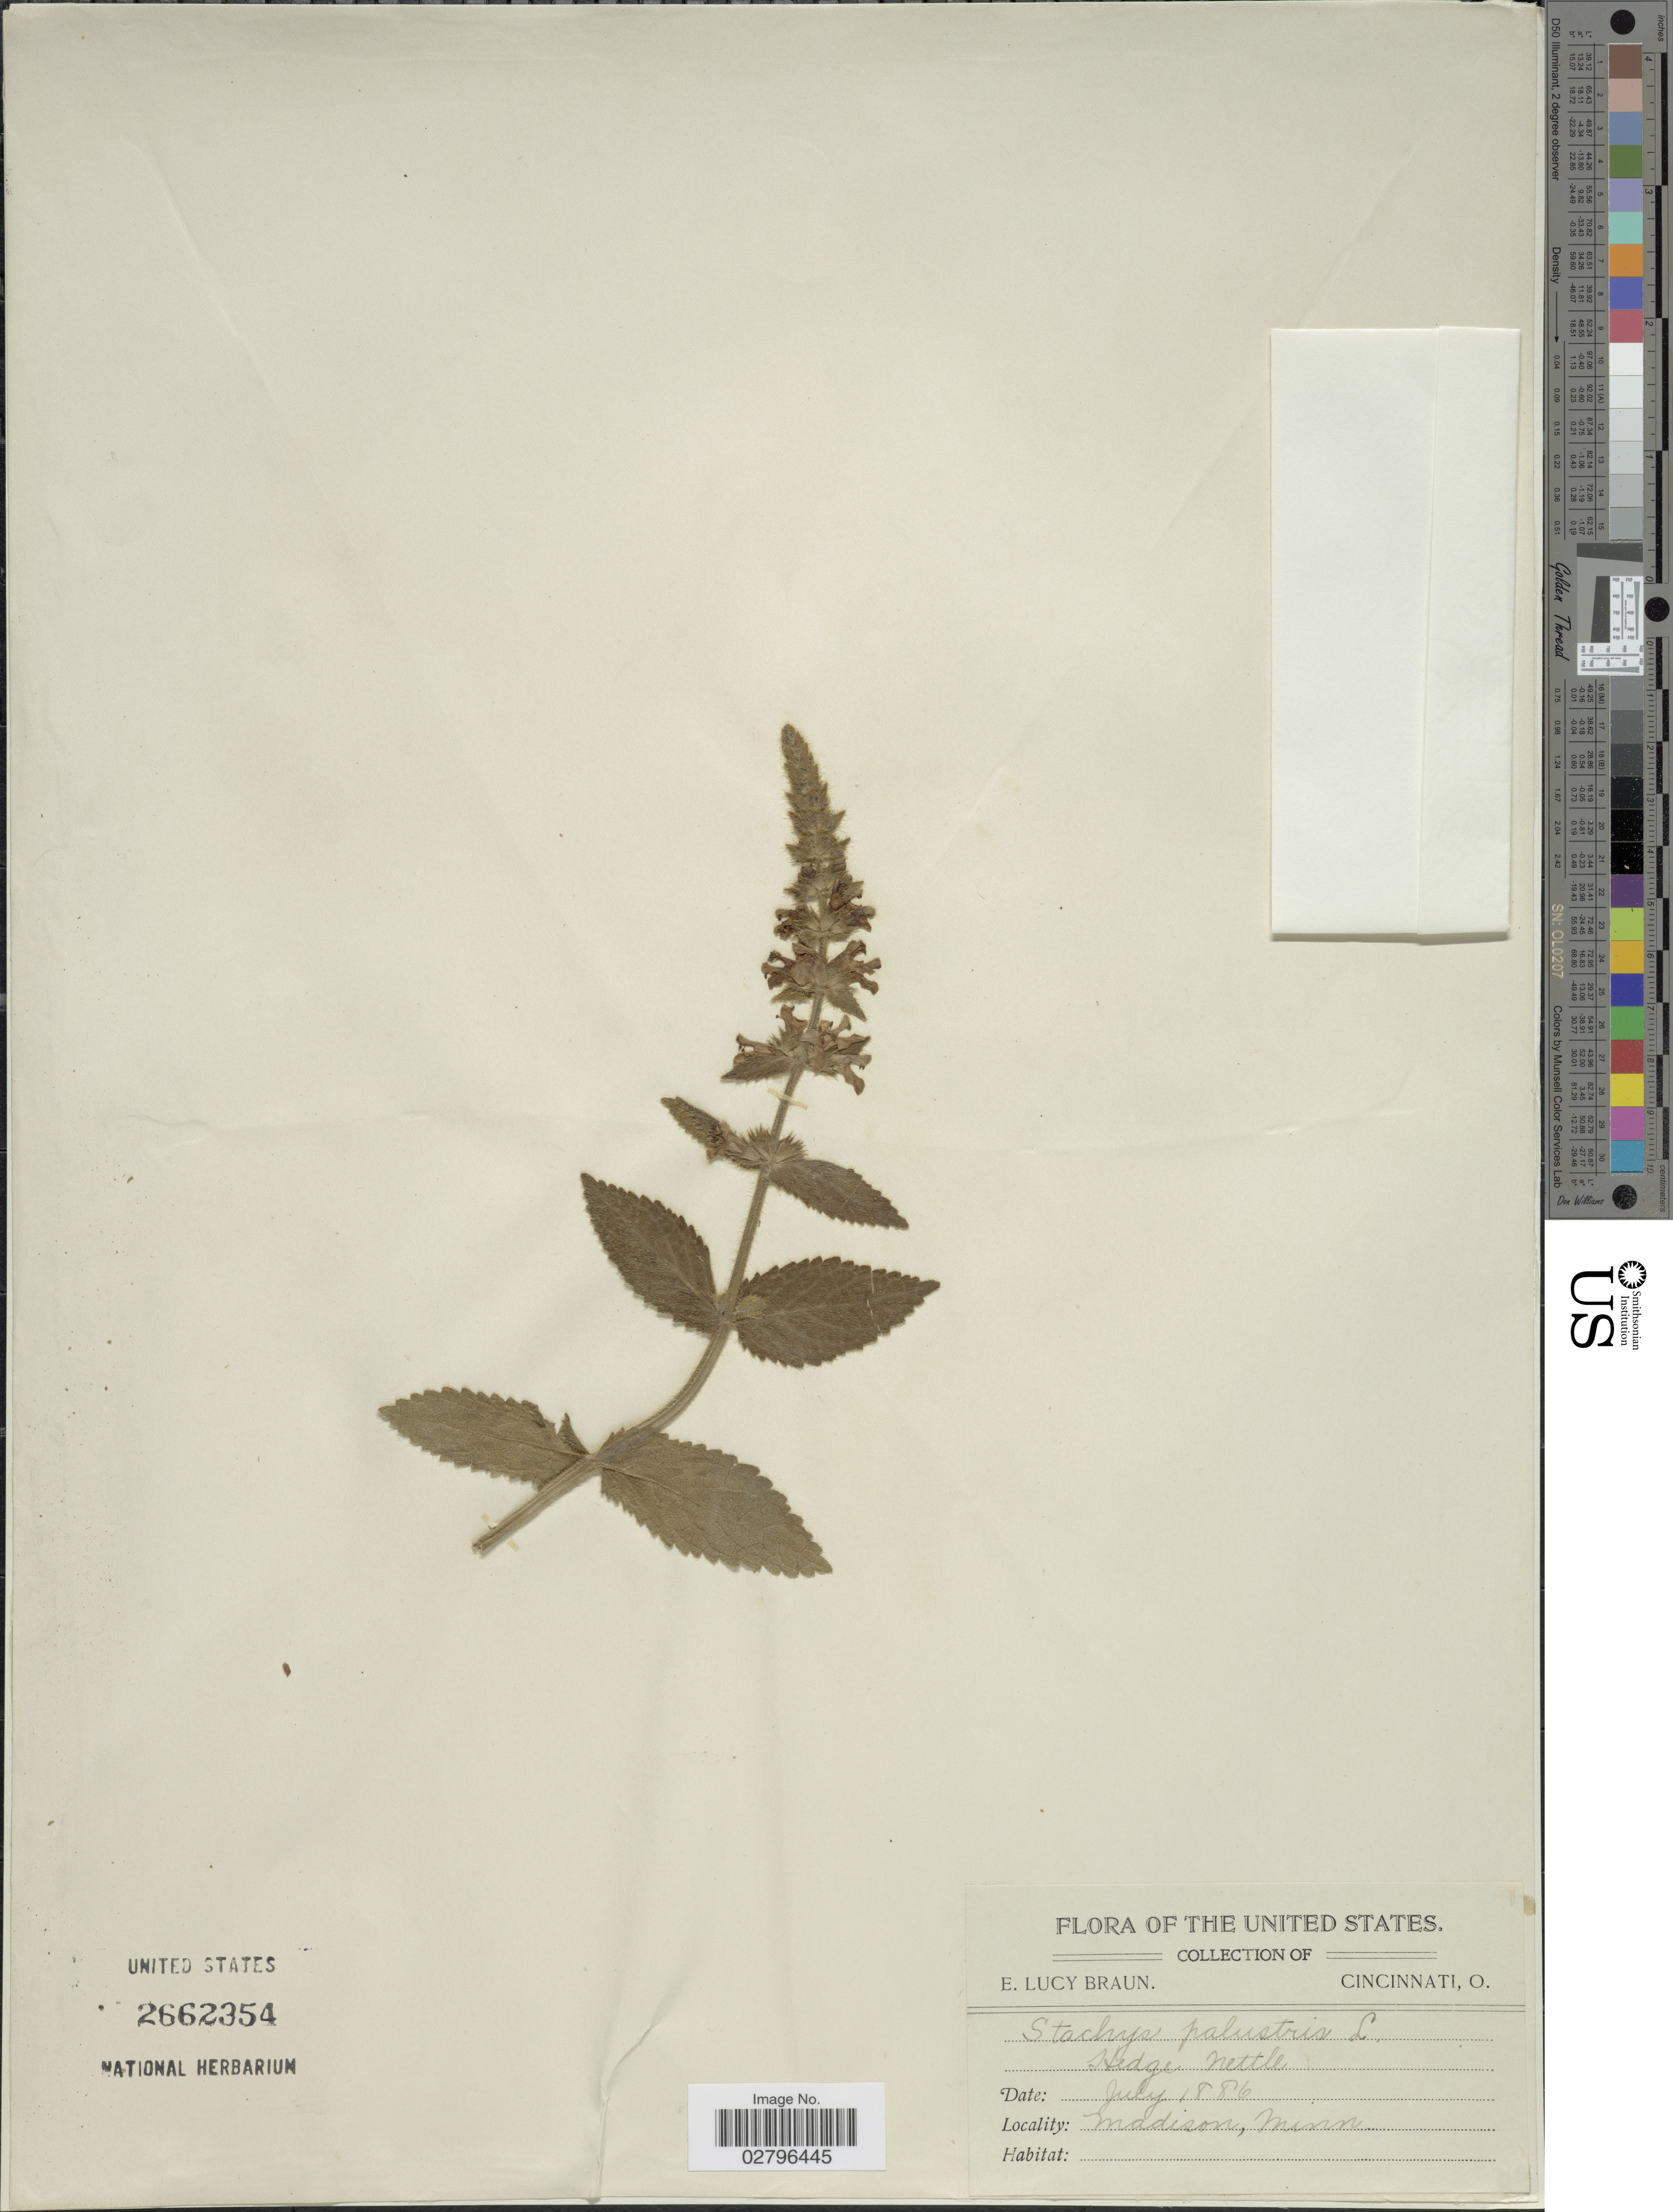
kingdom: Plantae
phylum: Tracheophyta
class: Magnoliopsida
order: Lamiales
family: Lamiaceae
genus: Stachys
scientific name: Stachys palustris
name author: L.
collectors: E. L. Braun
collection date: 1886-07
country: United States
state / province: Minnesota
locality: Madison.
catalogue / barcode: US 2662354